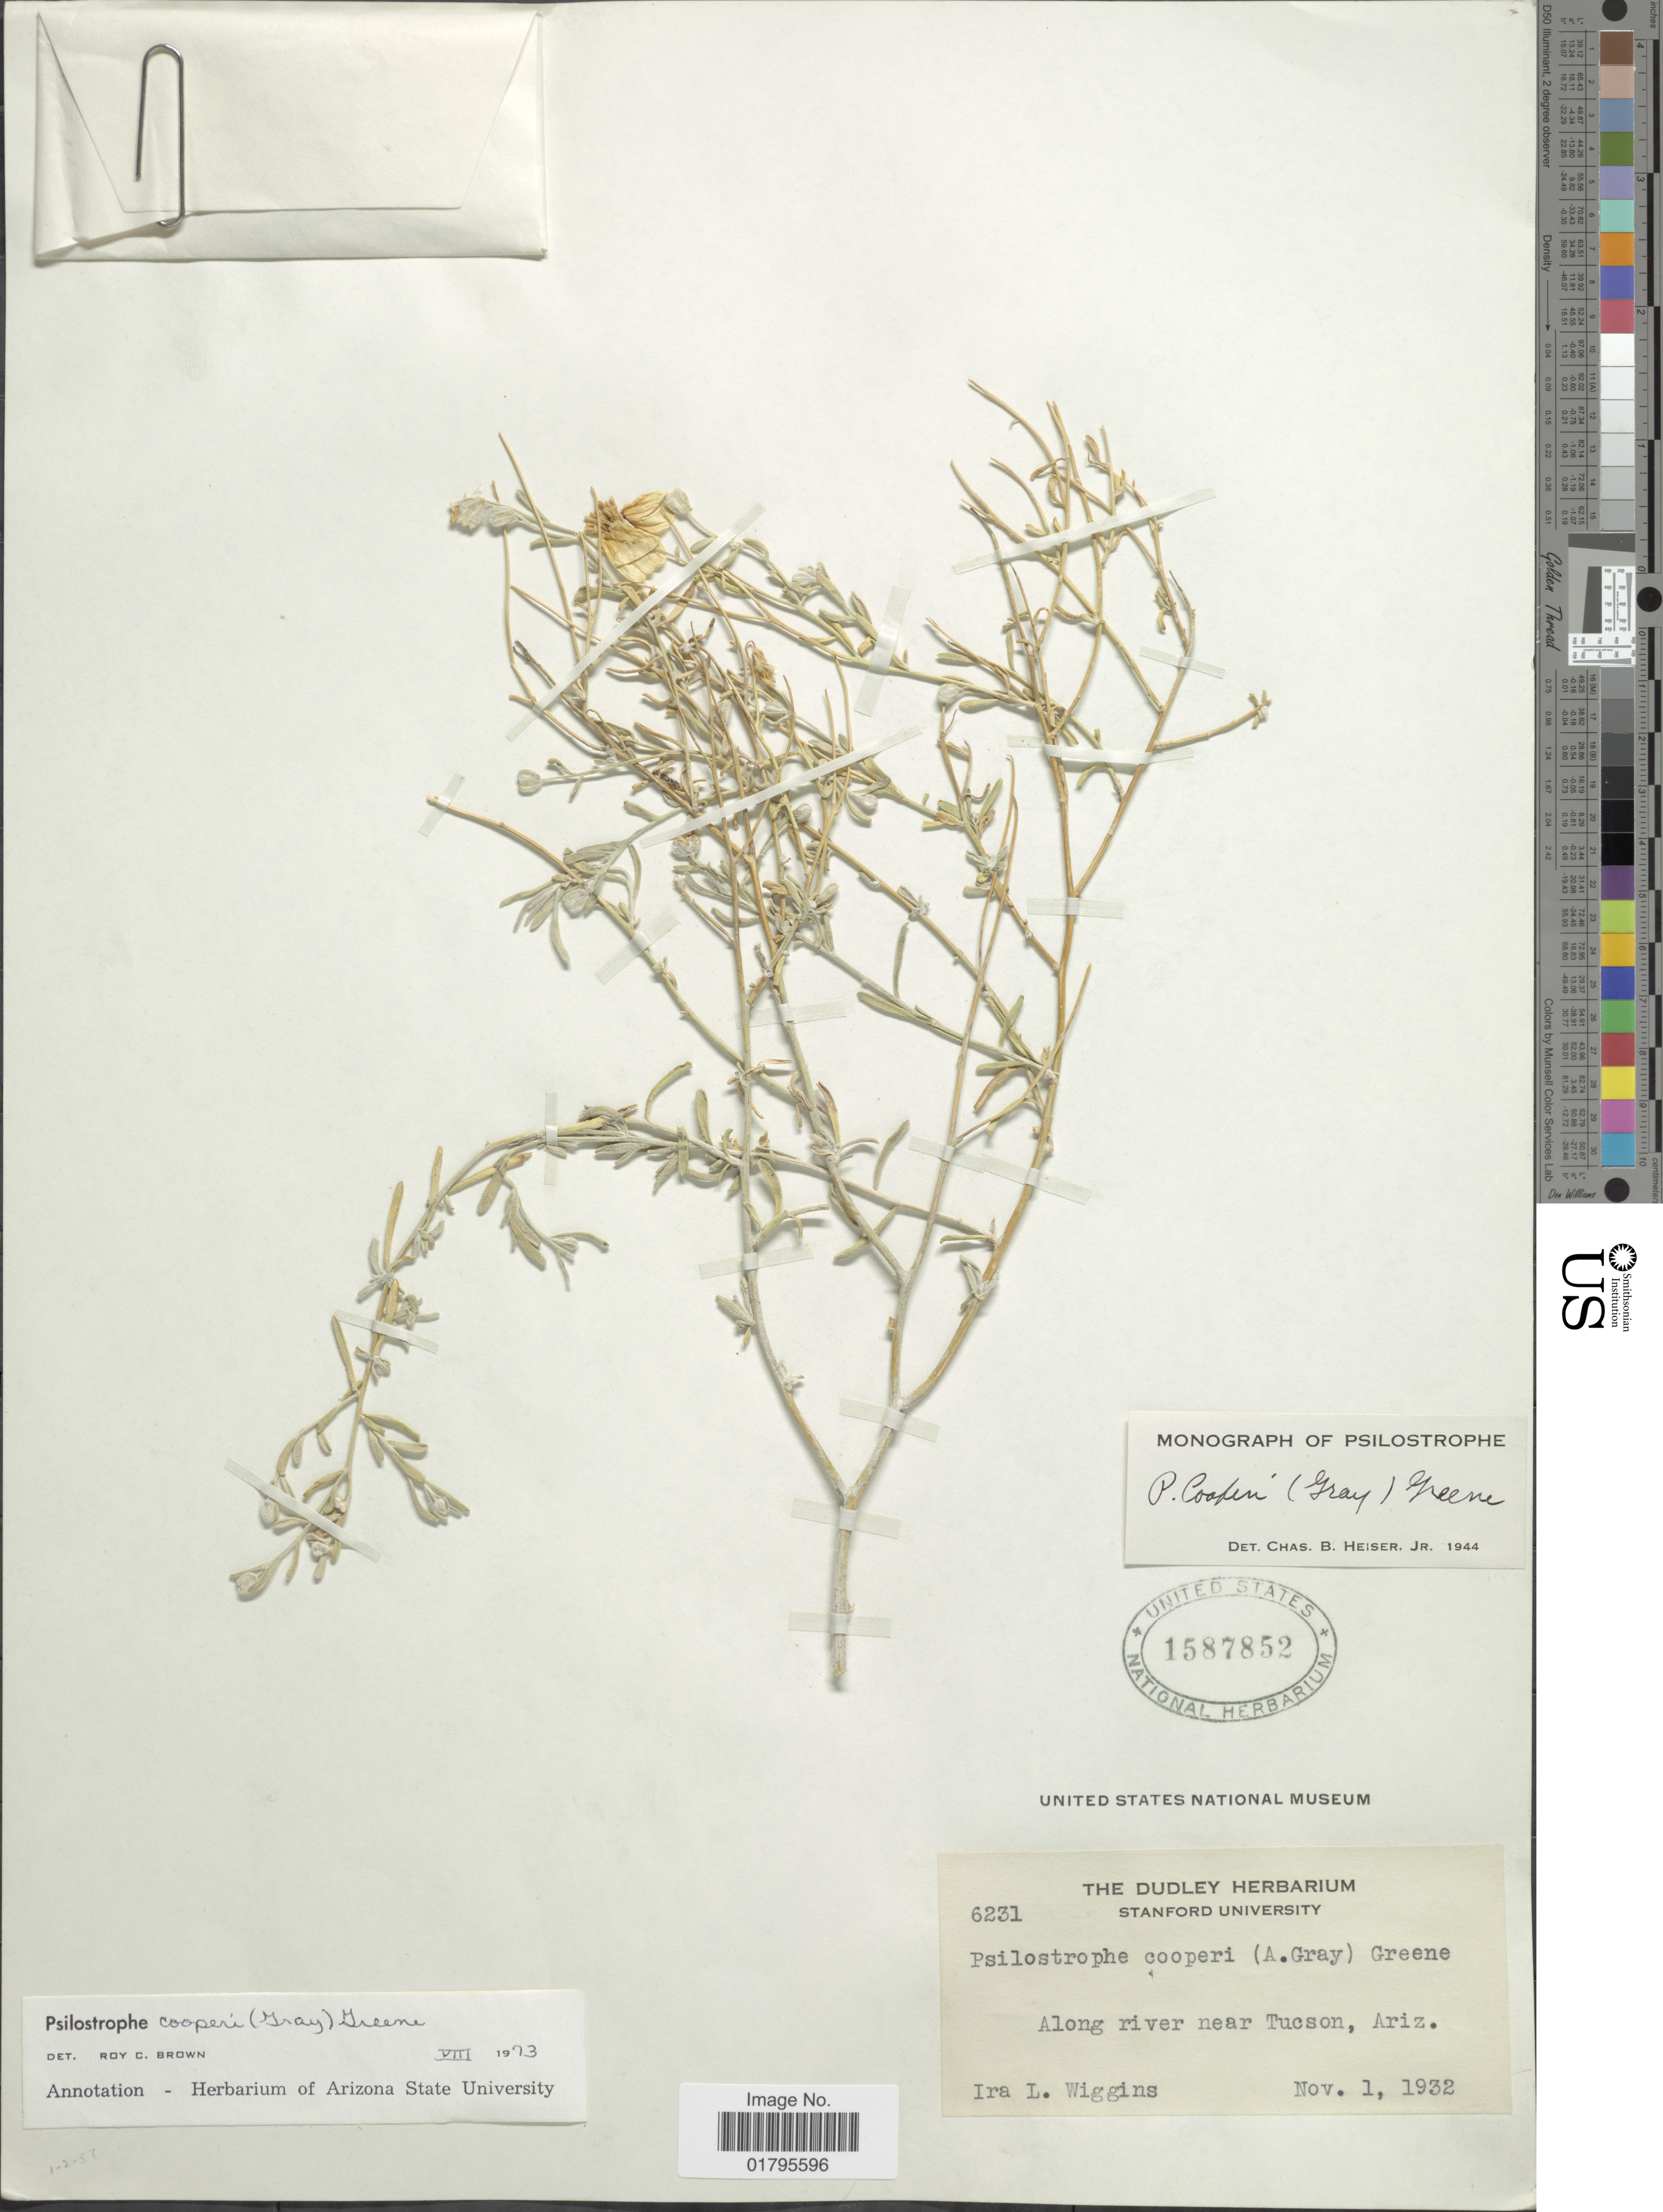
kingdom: Plantae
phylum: Tracheophyta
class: Magnoliopsida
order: Asterales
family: Asteraceae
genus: Psilostrophe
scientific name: Psilostrophe cooperi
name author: (A. Gray) Greene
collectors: I. L. Wiggins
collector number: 6231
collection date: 1932-11-01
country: United States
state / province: Arizona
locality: Along river near Tucson, Ariz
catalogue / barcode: US 1587852